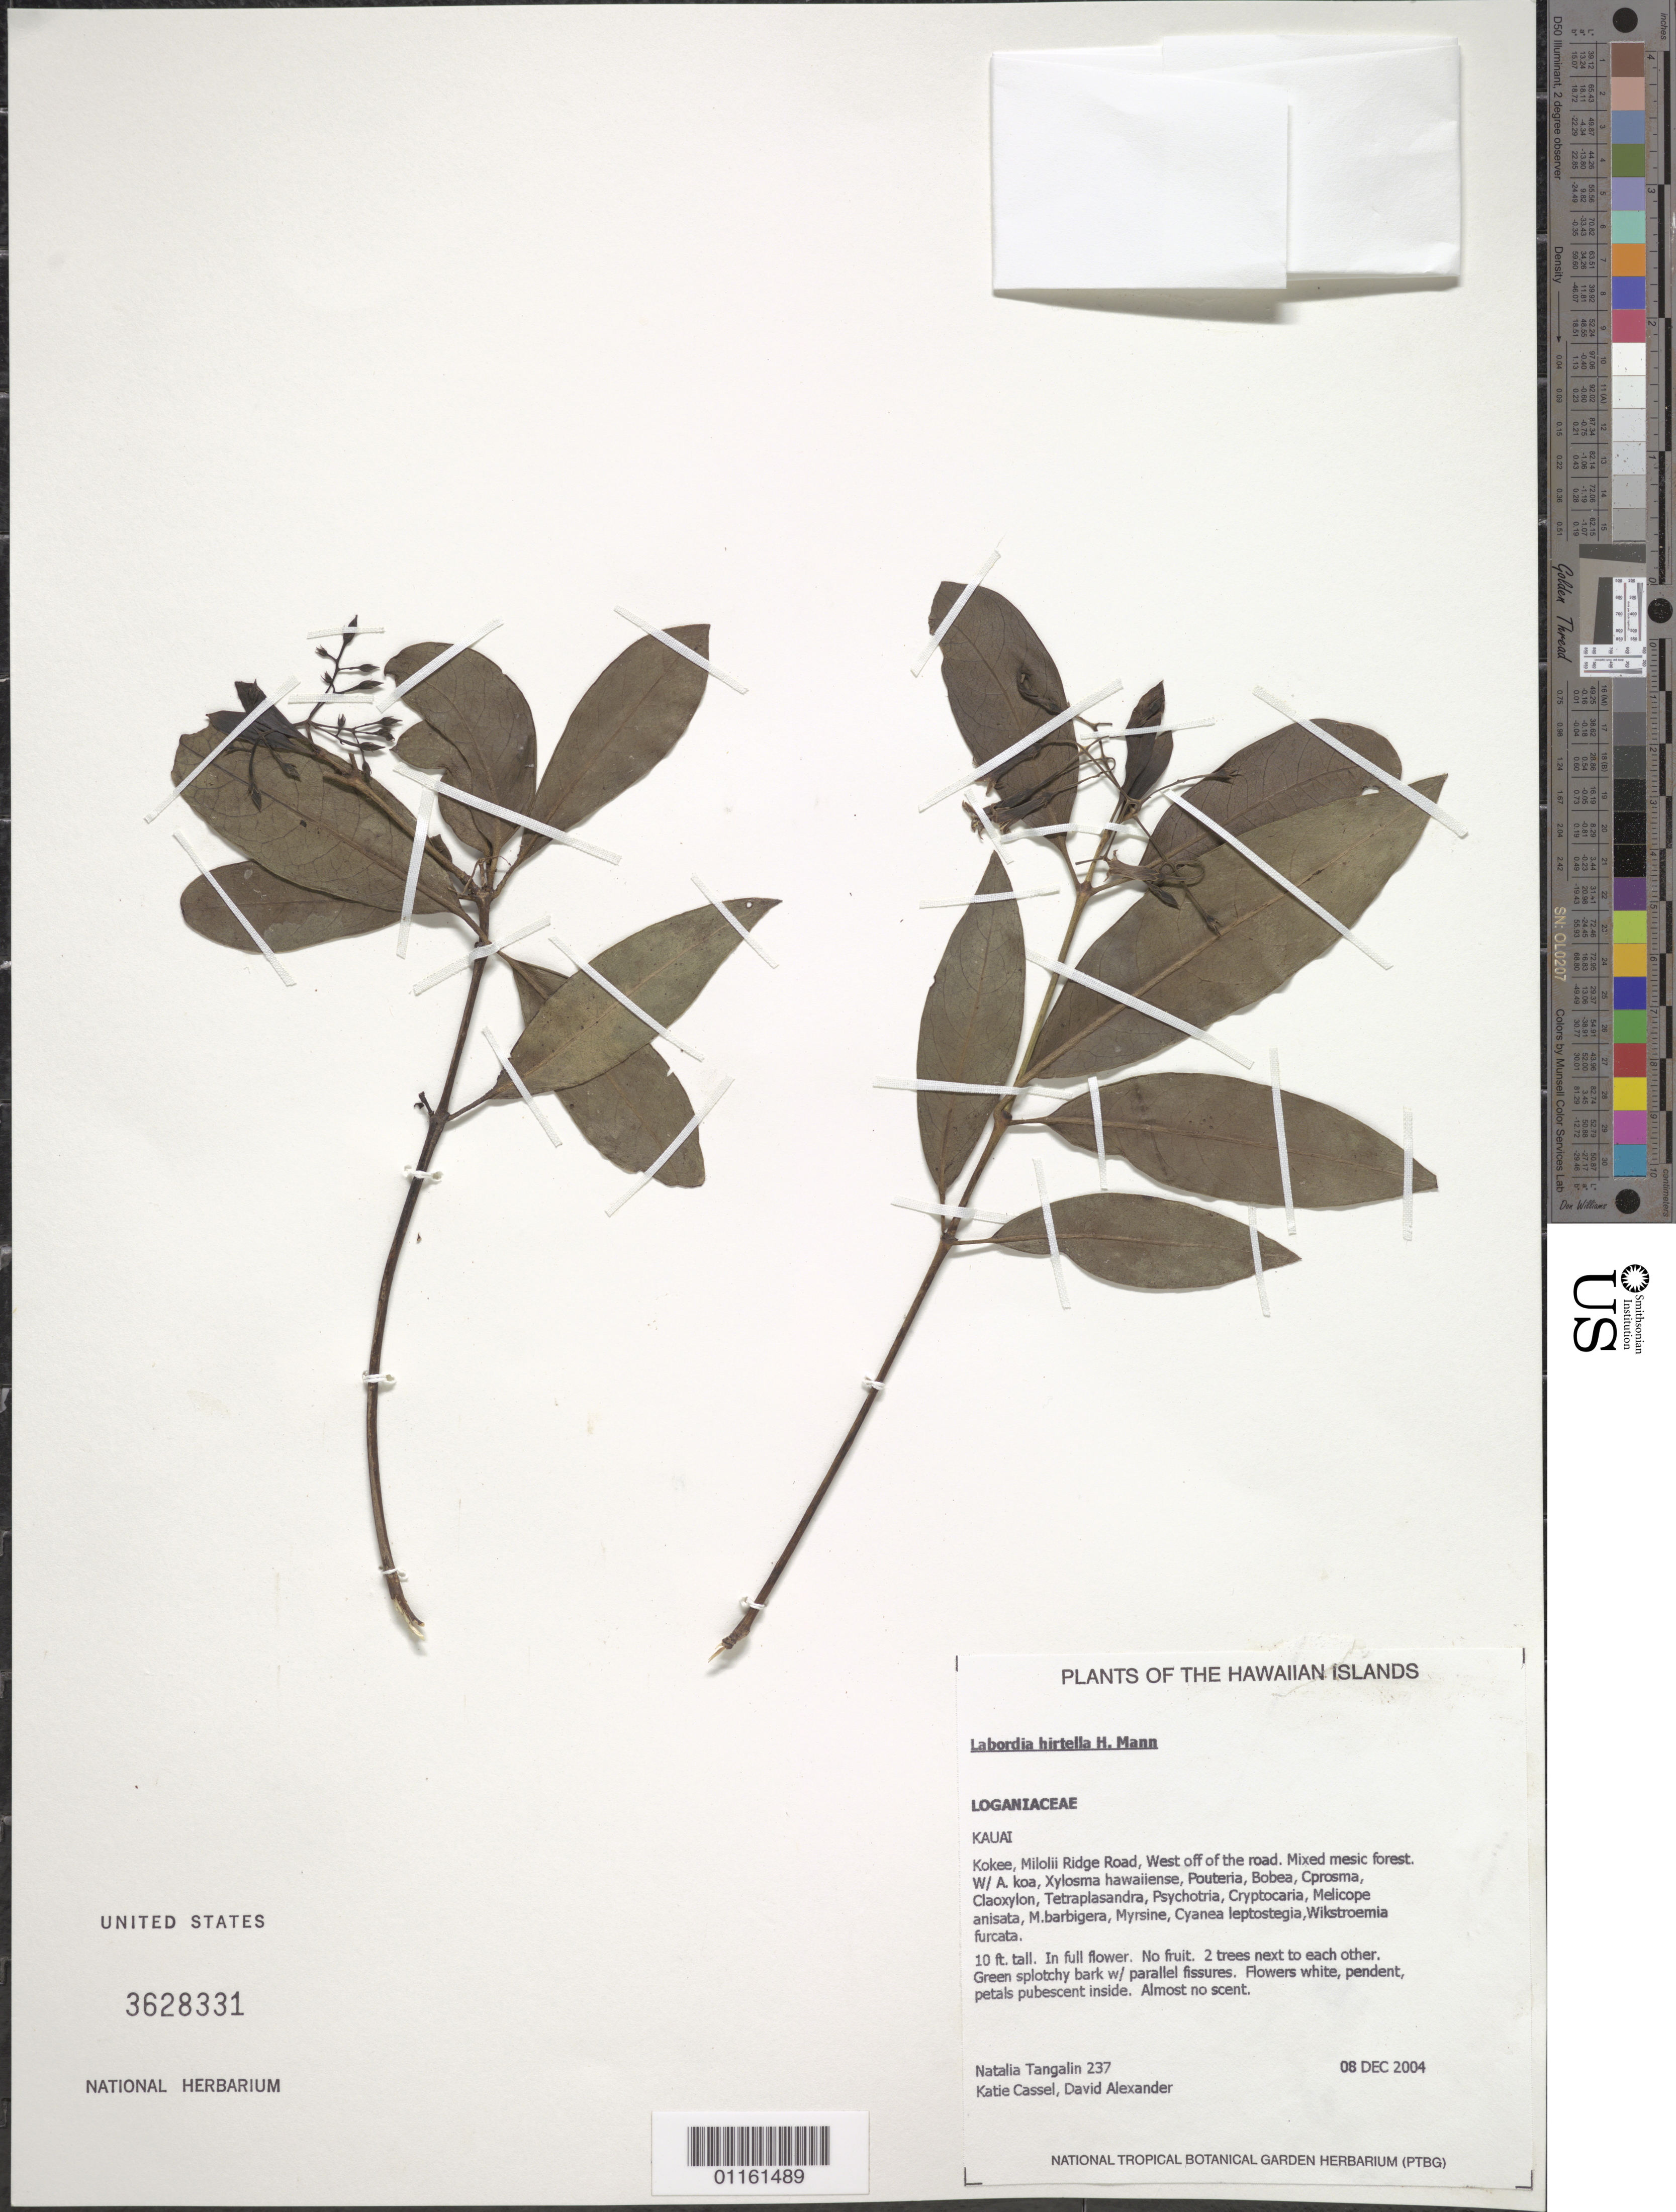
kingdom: Plantae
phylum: Tracheophyta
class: Magnoliopsida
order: Gentianales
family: Loganiaceae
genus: Geniostoma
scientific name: Geniostoma hirtellum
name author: (H. Mann) Byng & Christenh.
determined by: Wagner, W. L., (BOT), Smithsonian Institution - National Museum of Natural History (UNITED STATES)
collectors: N. Tangalin, K. Cassel & D. Alexander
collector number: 237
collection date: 2004-12-08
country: United States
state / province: Hawaii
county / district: Kauai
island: Kaua'i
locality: Milolii Ridge Road, west off the road.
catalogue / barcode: US 3628331